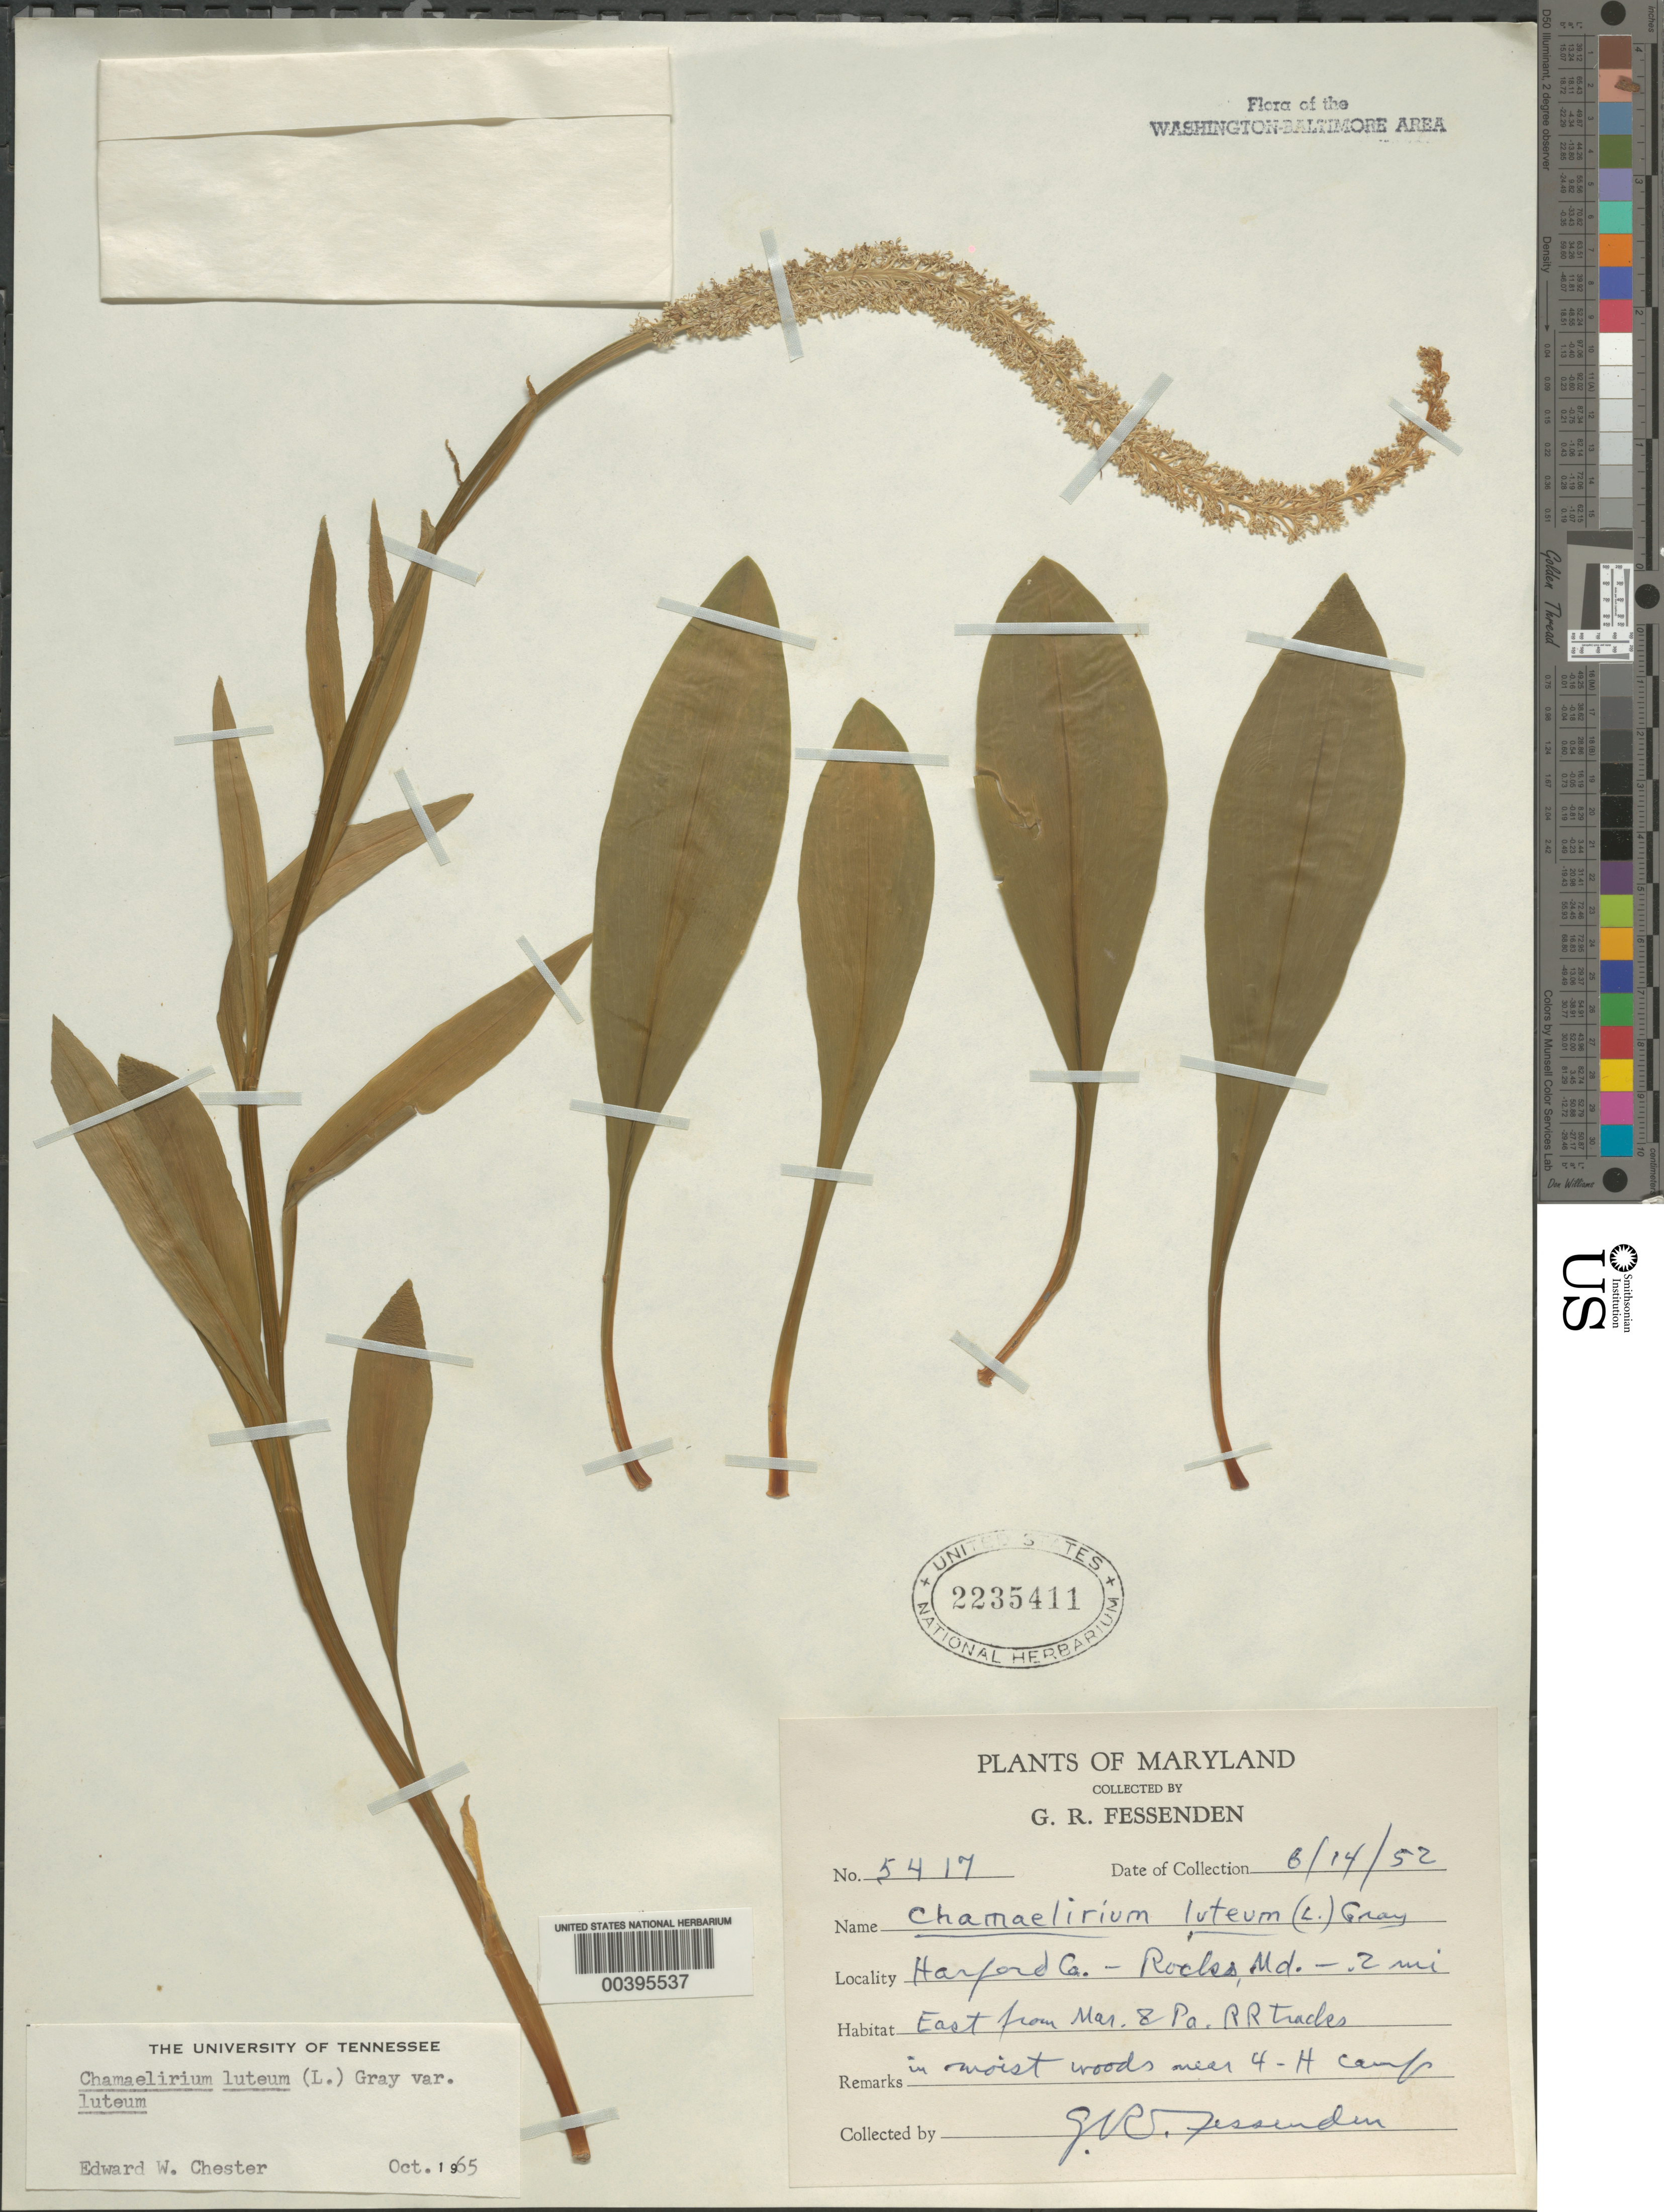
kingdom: Plantae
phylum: Tracheophyta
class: Liliopsida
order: Liliales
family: Melanthiaceae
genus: Chamaelirium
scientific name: Chamaelirium luteum var. luteum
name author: (L.) A. Gray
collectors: G. Fessenden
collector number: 5417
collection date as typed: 14 Jun 1952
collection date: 1952-06-14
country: United States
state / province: Maryland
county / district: Harford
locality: East of Maryland and Pennsylvania Railroad near 4-H Camp, Rocks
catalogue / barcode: US 2235411